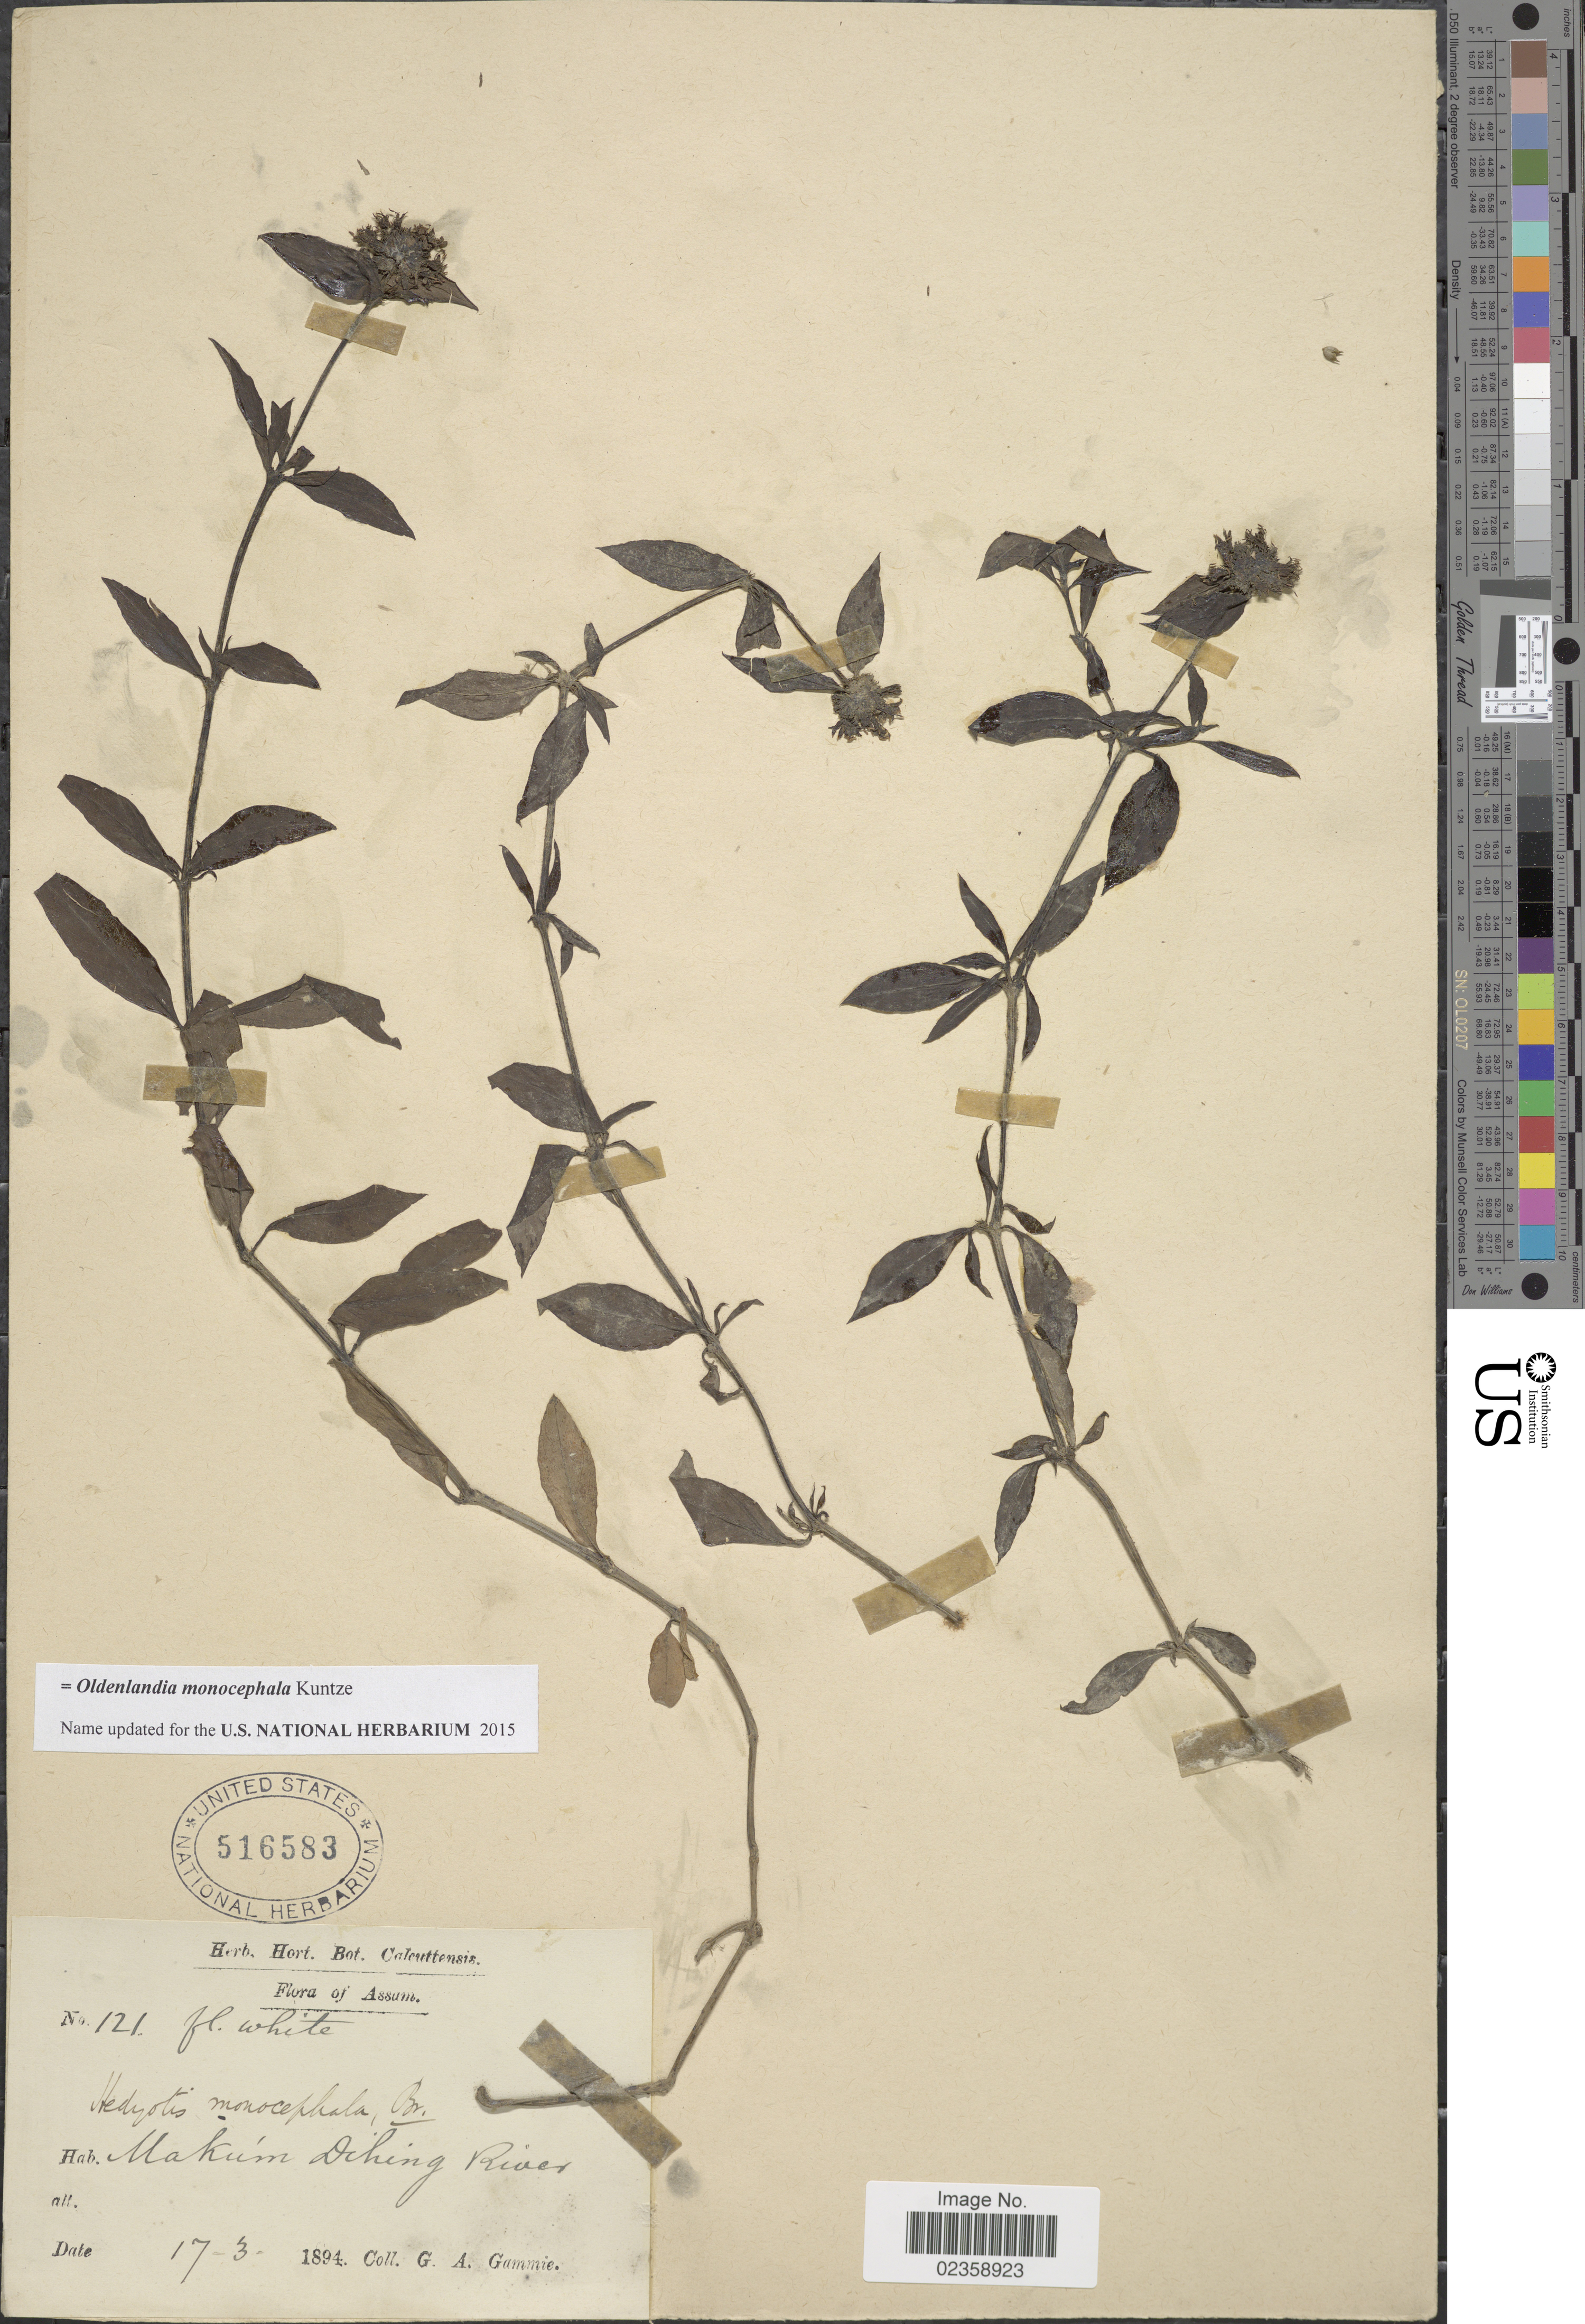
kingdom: Plantae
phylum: Tracheophyta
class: Magnoliopsida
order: Gentianales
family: Rubiaceae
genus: Oldenlandia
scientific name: Oldenlandia monocephala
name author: Kuntze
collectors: G. Gammie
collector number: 121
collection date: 1894-03-17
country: India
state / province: Assam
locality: Makúm Diking River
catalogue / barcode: US 516583